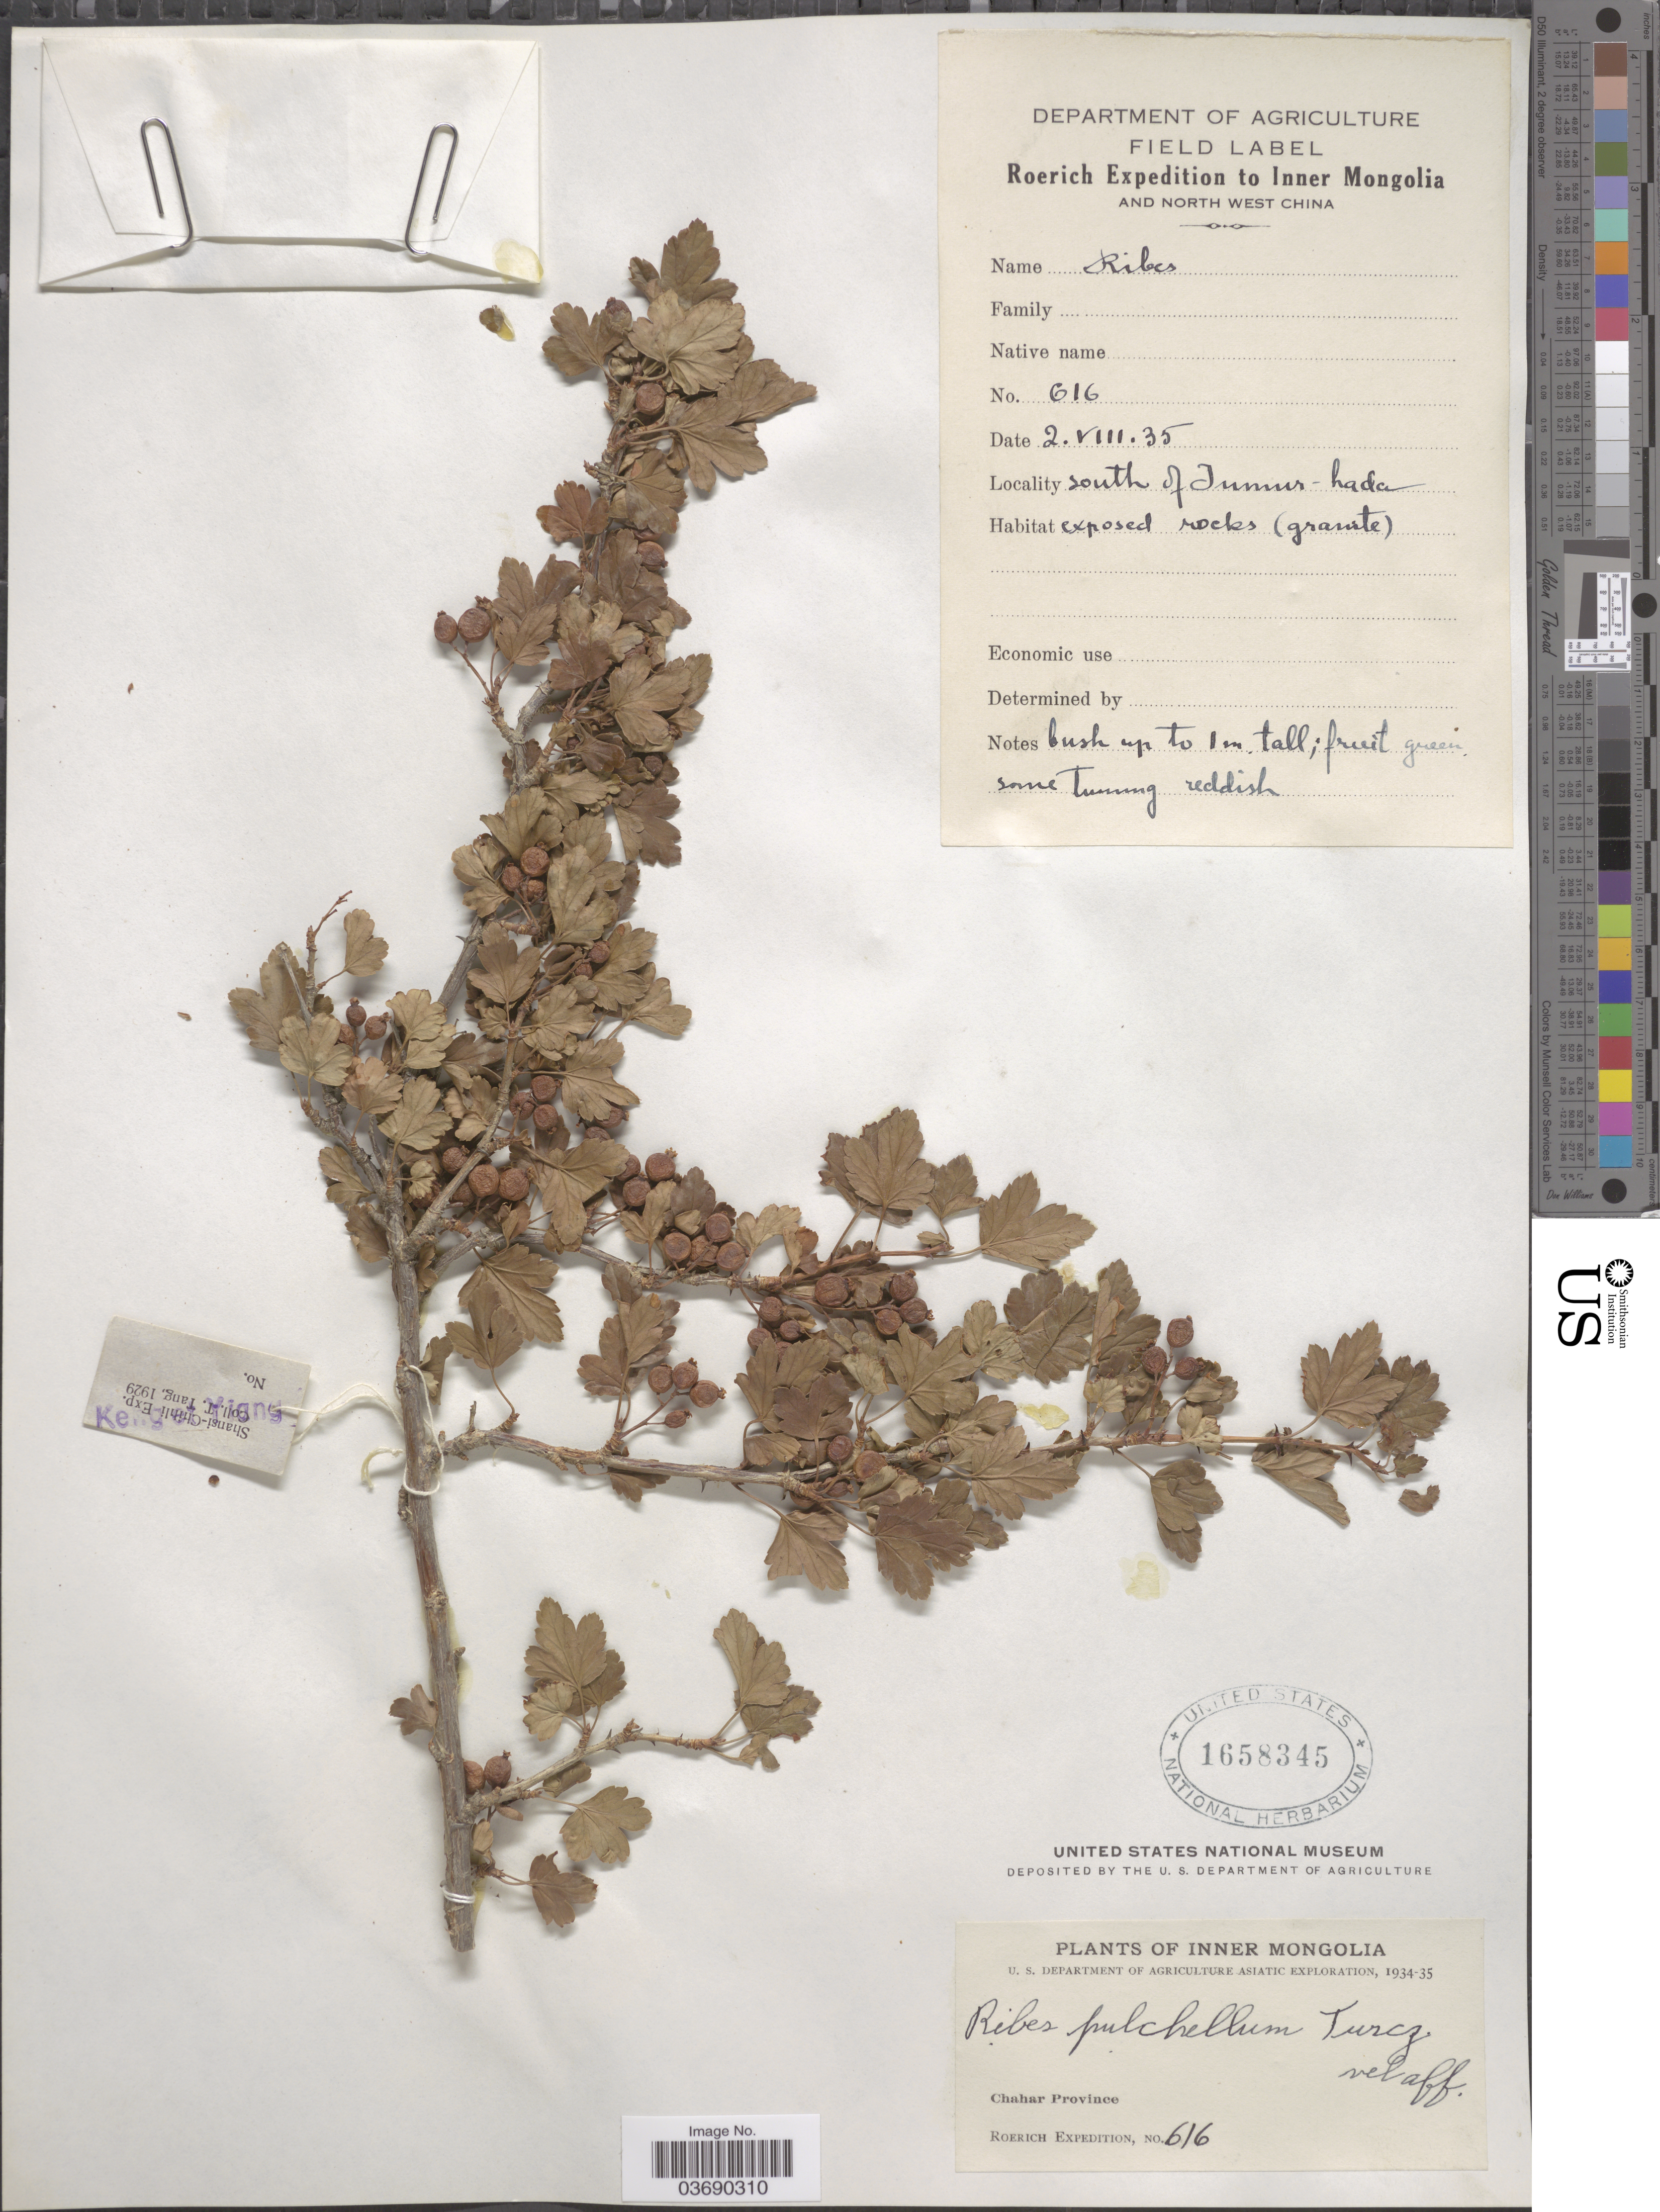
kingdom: Plantae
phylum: Tracheophyta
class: Magnoliopsida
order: Saxifragales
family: Grossulariaceae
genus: Ribes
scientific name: Ribes pulchellum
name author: Turcz.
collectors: Roerich Expedition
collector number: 616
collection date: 1935-08-02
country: China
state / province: Nei Monggol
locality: Inner Mongolia and North West China. South of Tumus-hada. Chahar Province.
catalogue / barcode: US 1658345